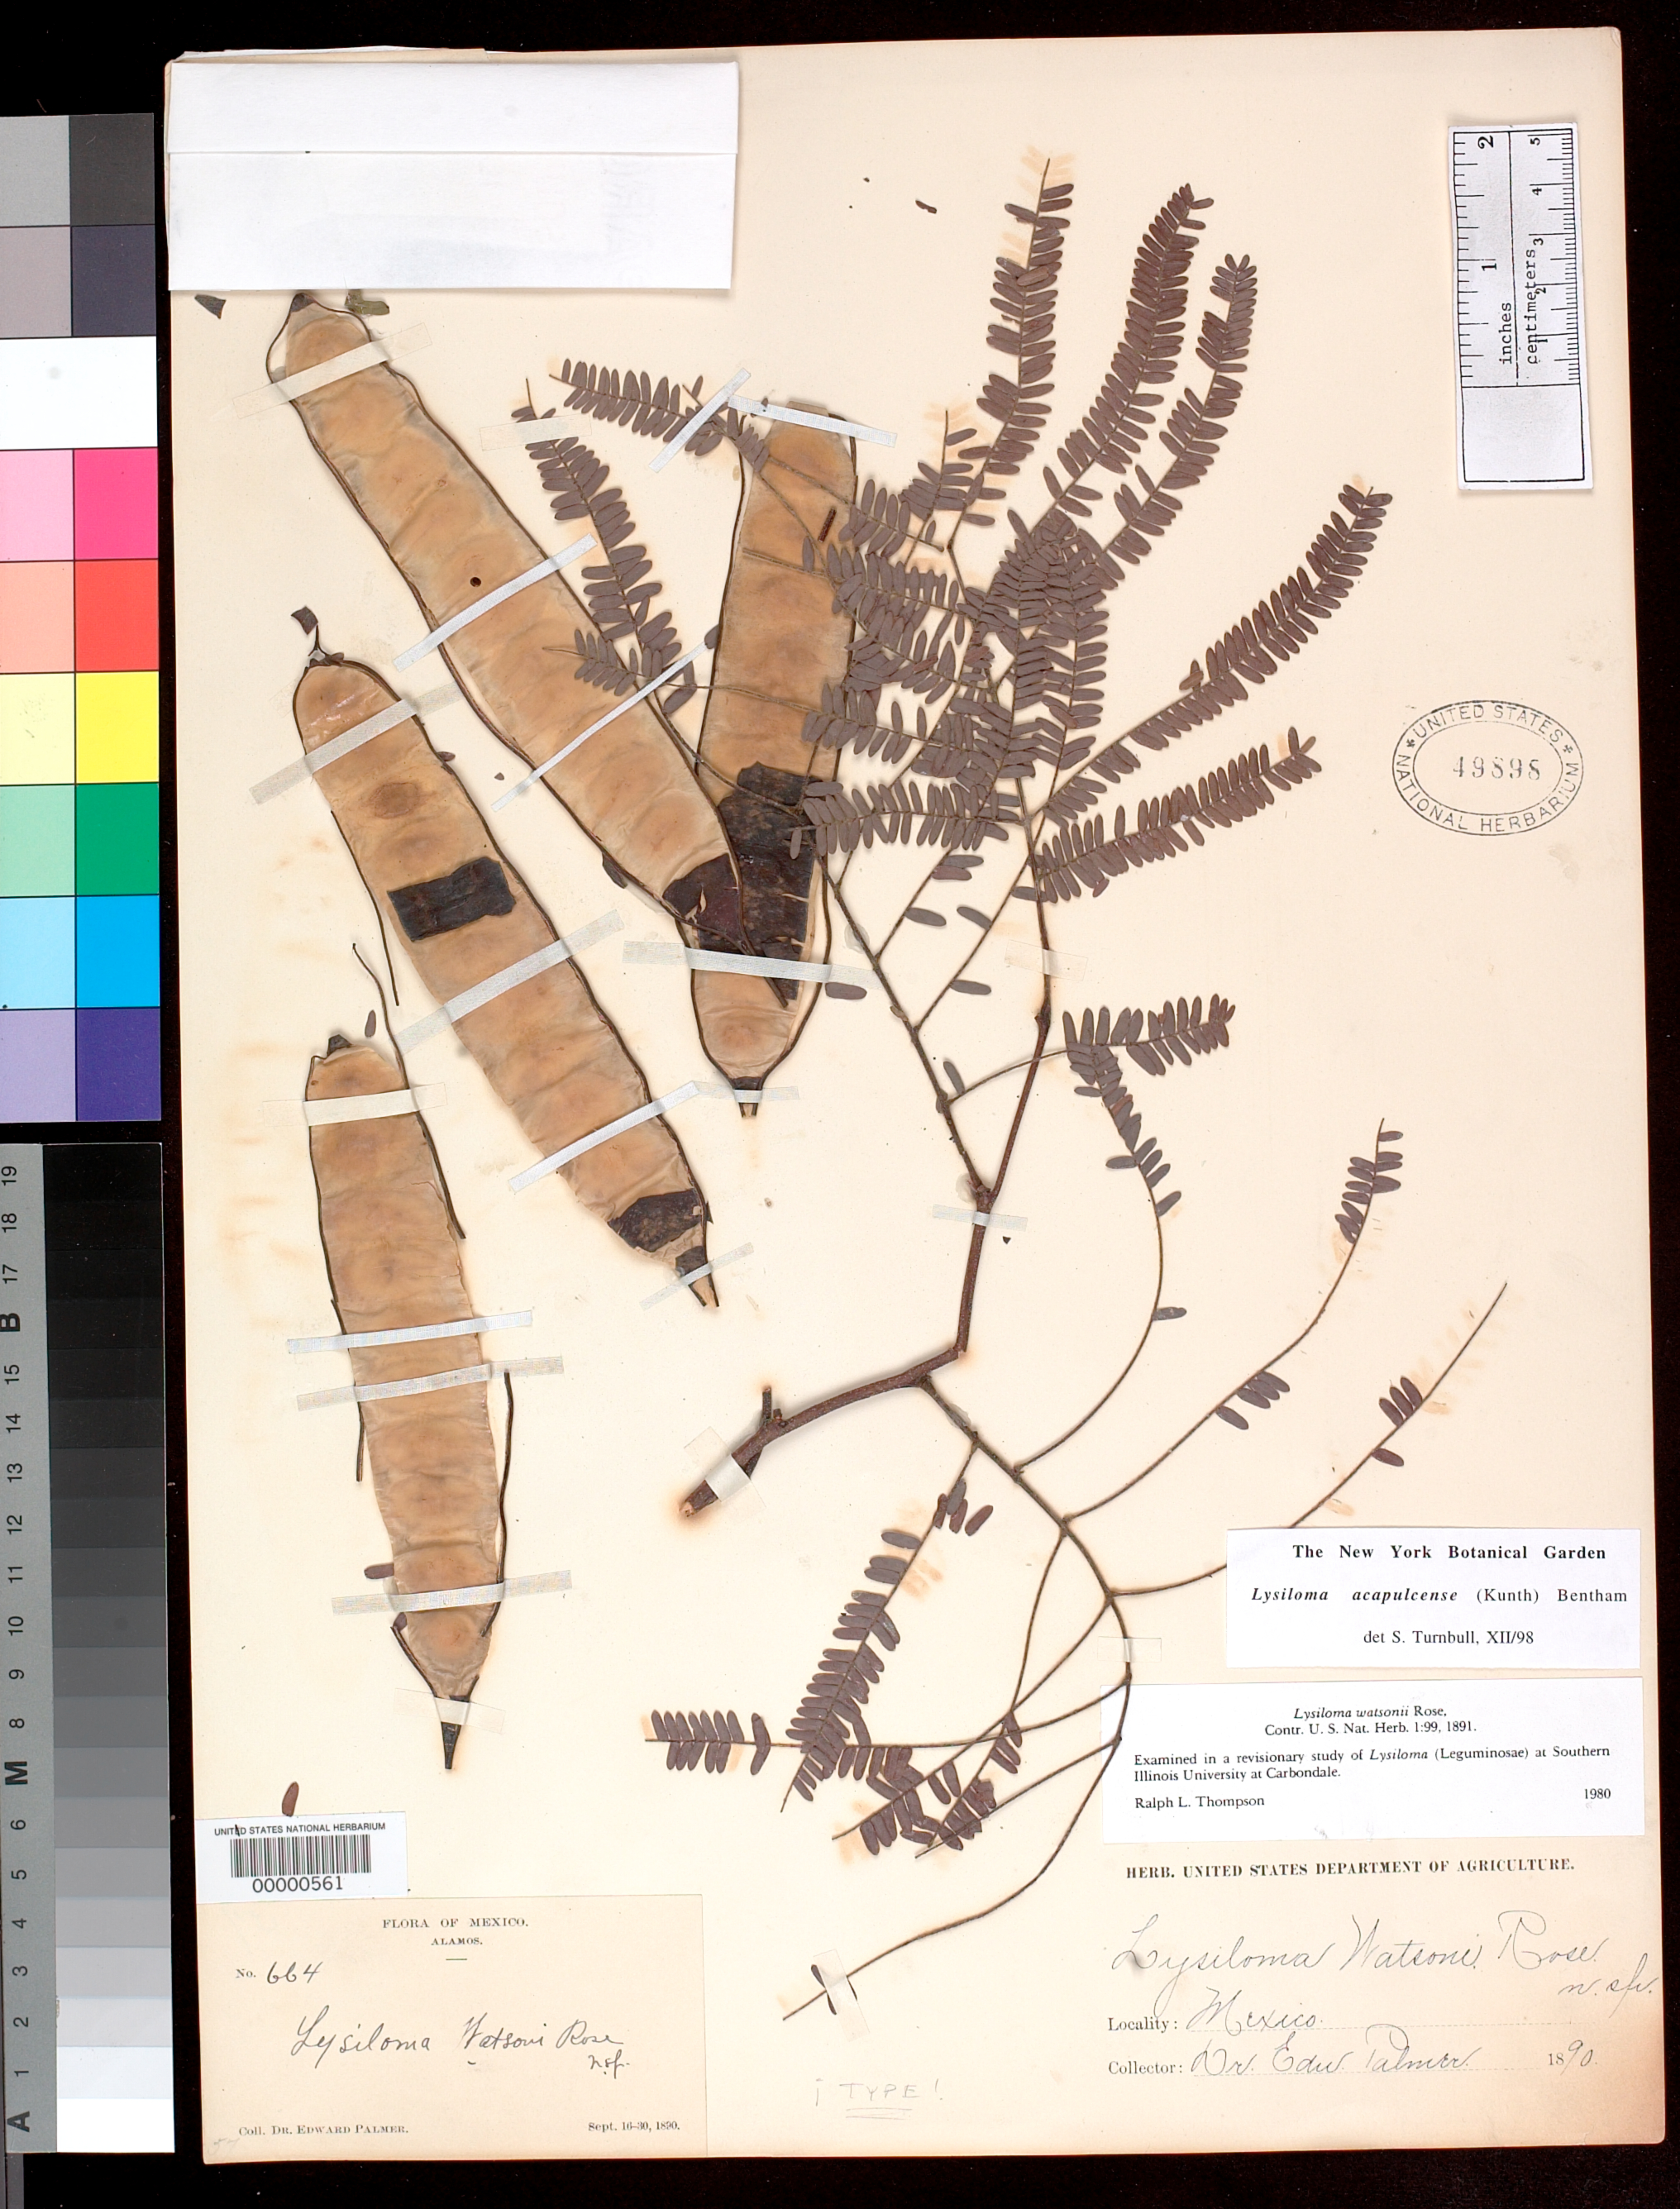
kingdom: Plantae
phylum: Tracheophyta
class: Magnoliopsida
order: Fabales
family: Fabaceae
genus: Lysiloma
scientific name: Lysiloma watsonii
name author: Rose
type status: Type Collection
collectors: E. Palmer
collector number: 664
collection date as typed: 16 Sep 1890 to 30 Sep 1890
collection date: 1890-09-16/1890-09-30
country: Mexico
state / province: Sonora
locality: Alamos.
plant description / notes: One or more of 3 original sheets at US (47468, 47469, 49898) may be the holotype.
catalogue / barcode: US 498898